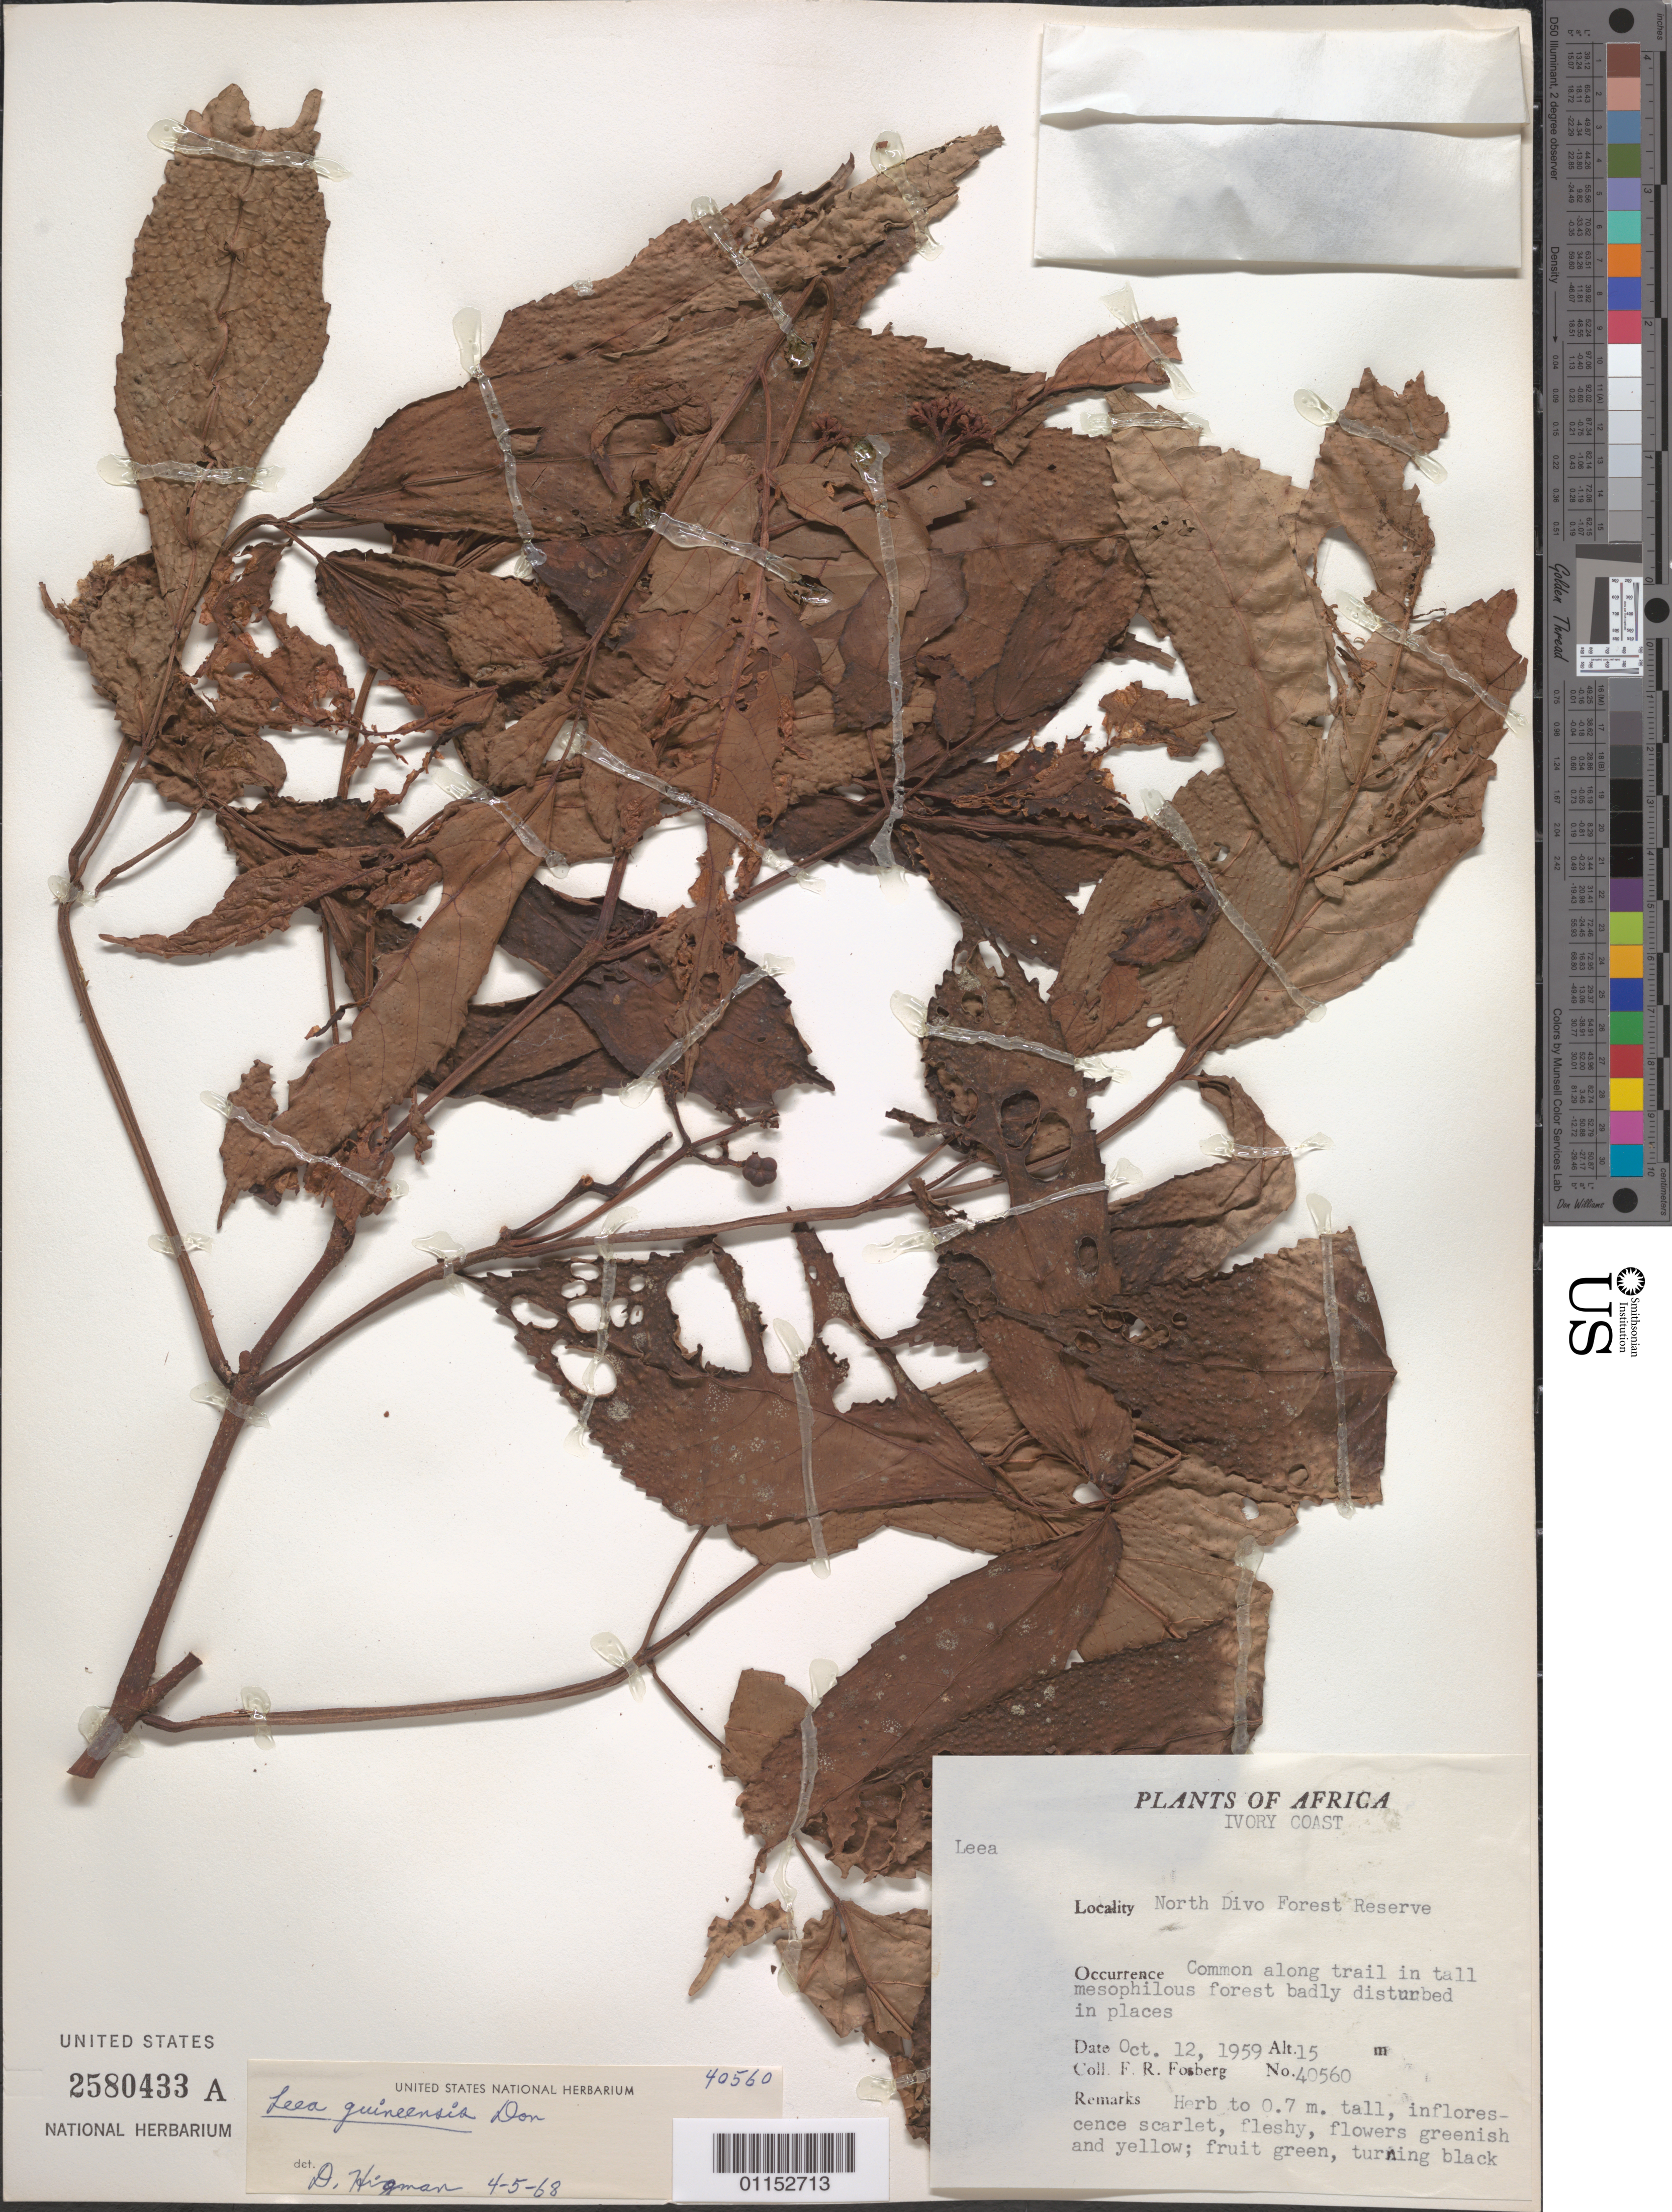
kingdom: Plantae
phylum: Tracheophyta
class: Magnoliopsida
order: Vitales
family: Vitaceae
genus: Leea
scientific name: Leea guineensis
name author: G. Don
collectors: F. R. Fosberg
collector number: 40560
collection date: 1959-10-12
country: Ivory Coast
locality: North Divo Forest Reserve.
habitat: Common along trail in tall mesophilous forest badly disturbed in places.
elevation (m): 15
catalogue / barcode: US 2580433